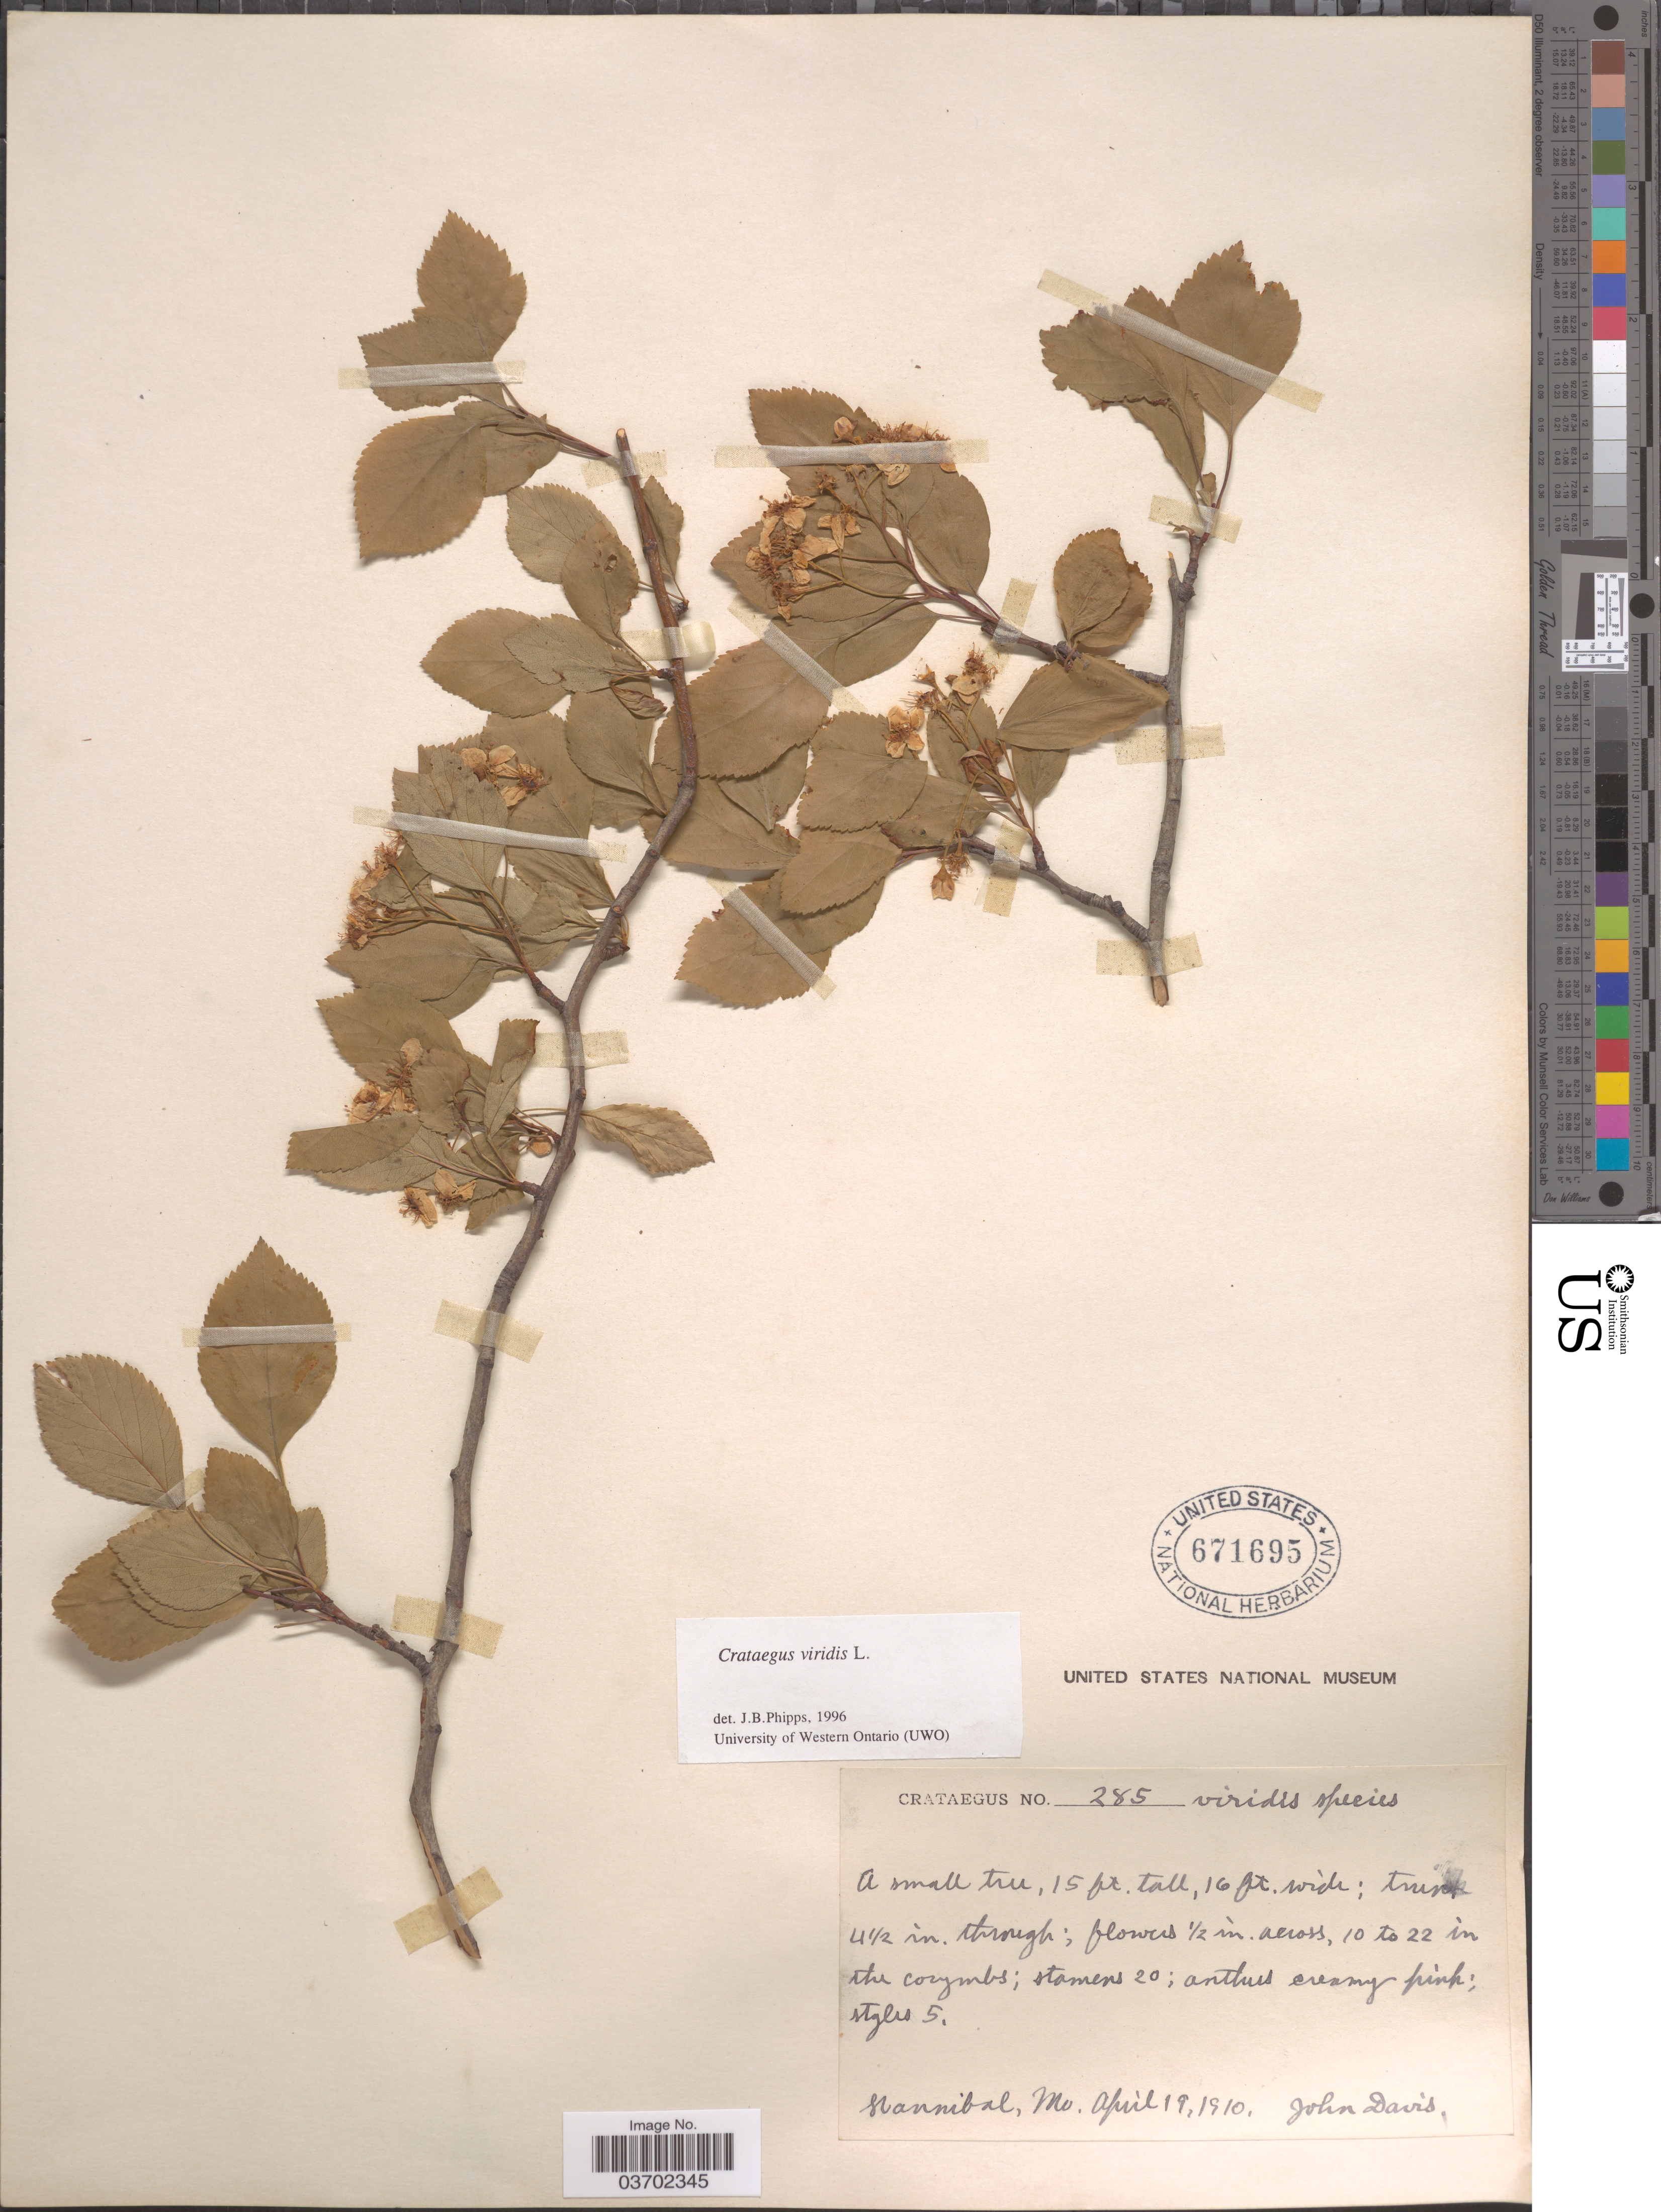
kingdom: Plantae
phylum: Tracheophyta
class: Magnoliopsida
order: Rosales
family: Rosaceae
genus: Crataegus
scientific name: Crataegus viridis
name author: L.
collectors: J. Davis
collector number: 285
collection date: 1910-04-19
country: United States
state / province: Missouri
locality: Hannibal.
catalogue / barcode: US 671695